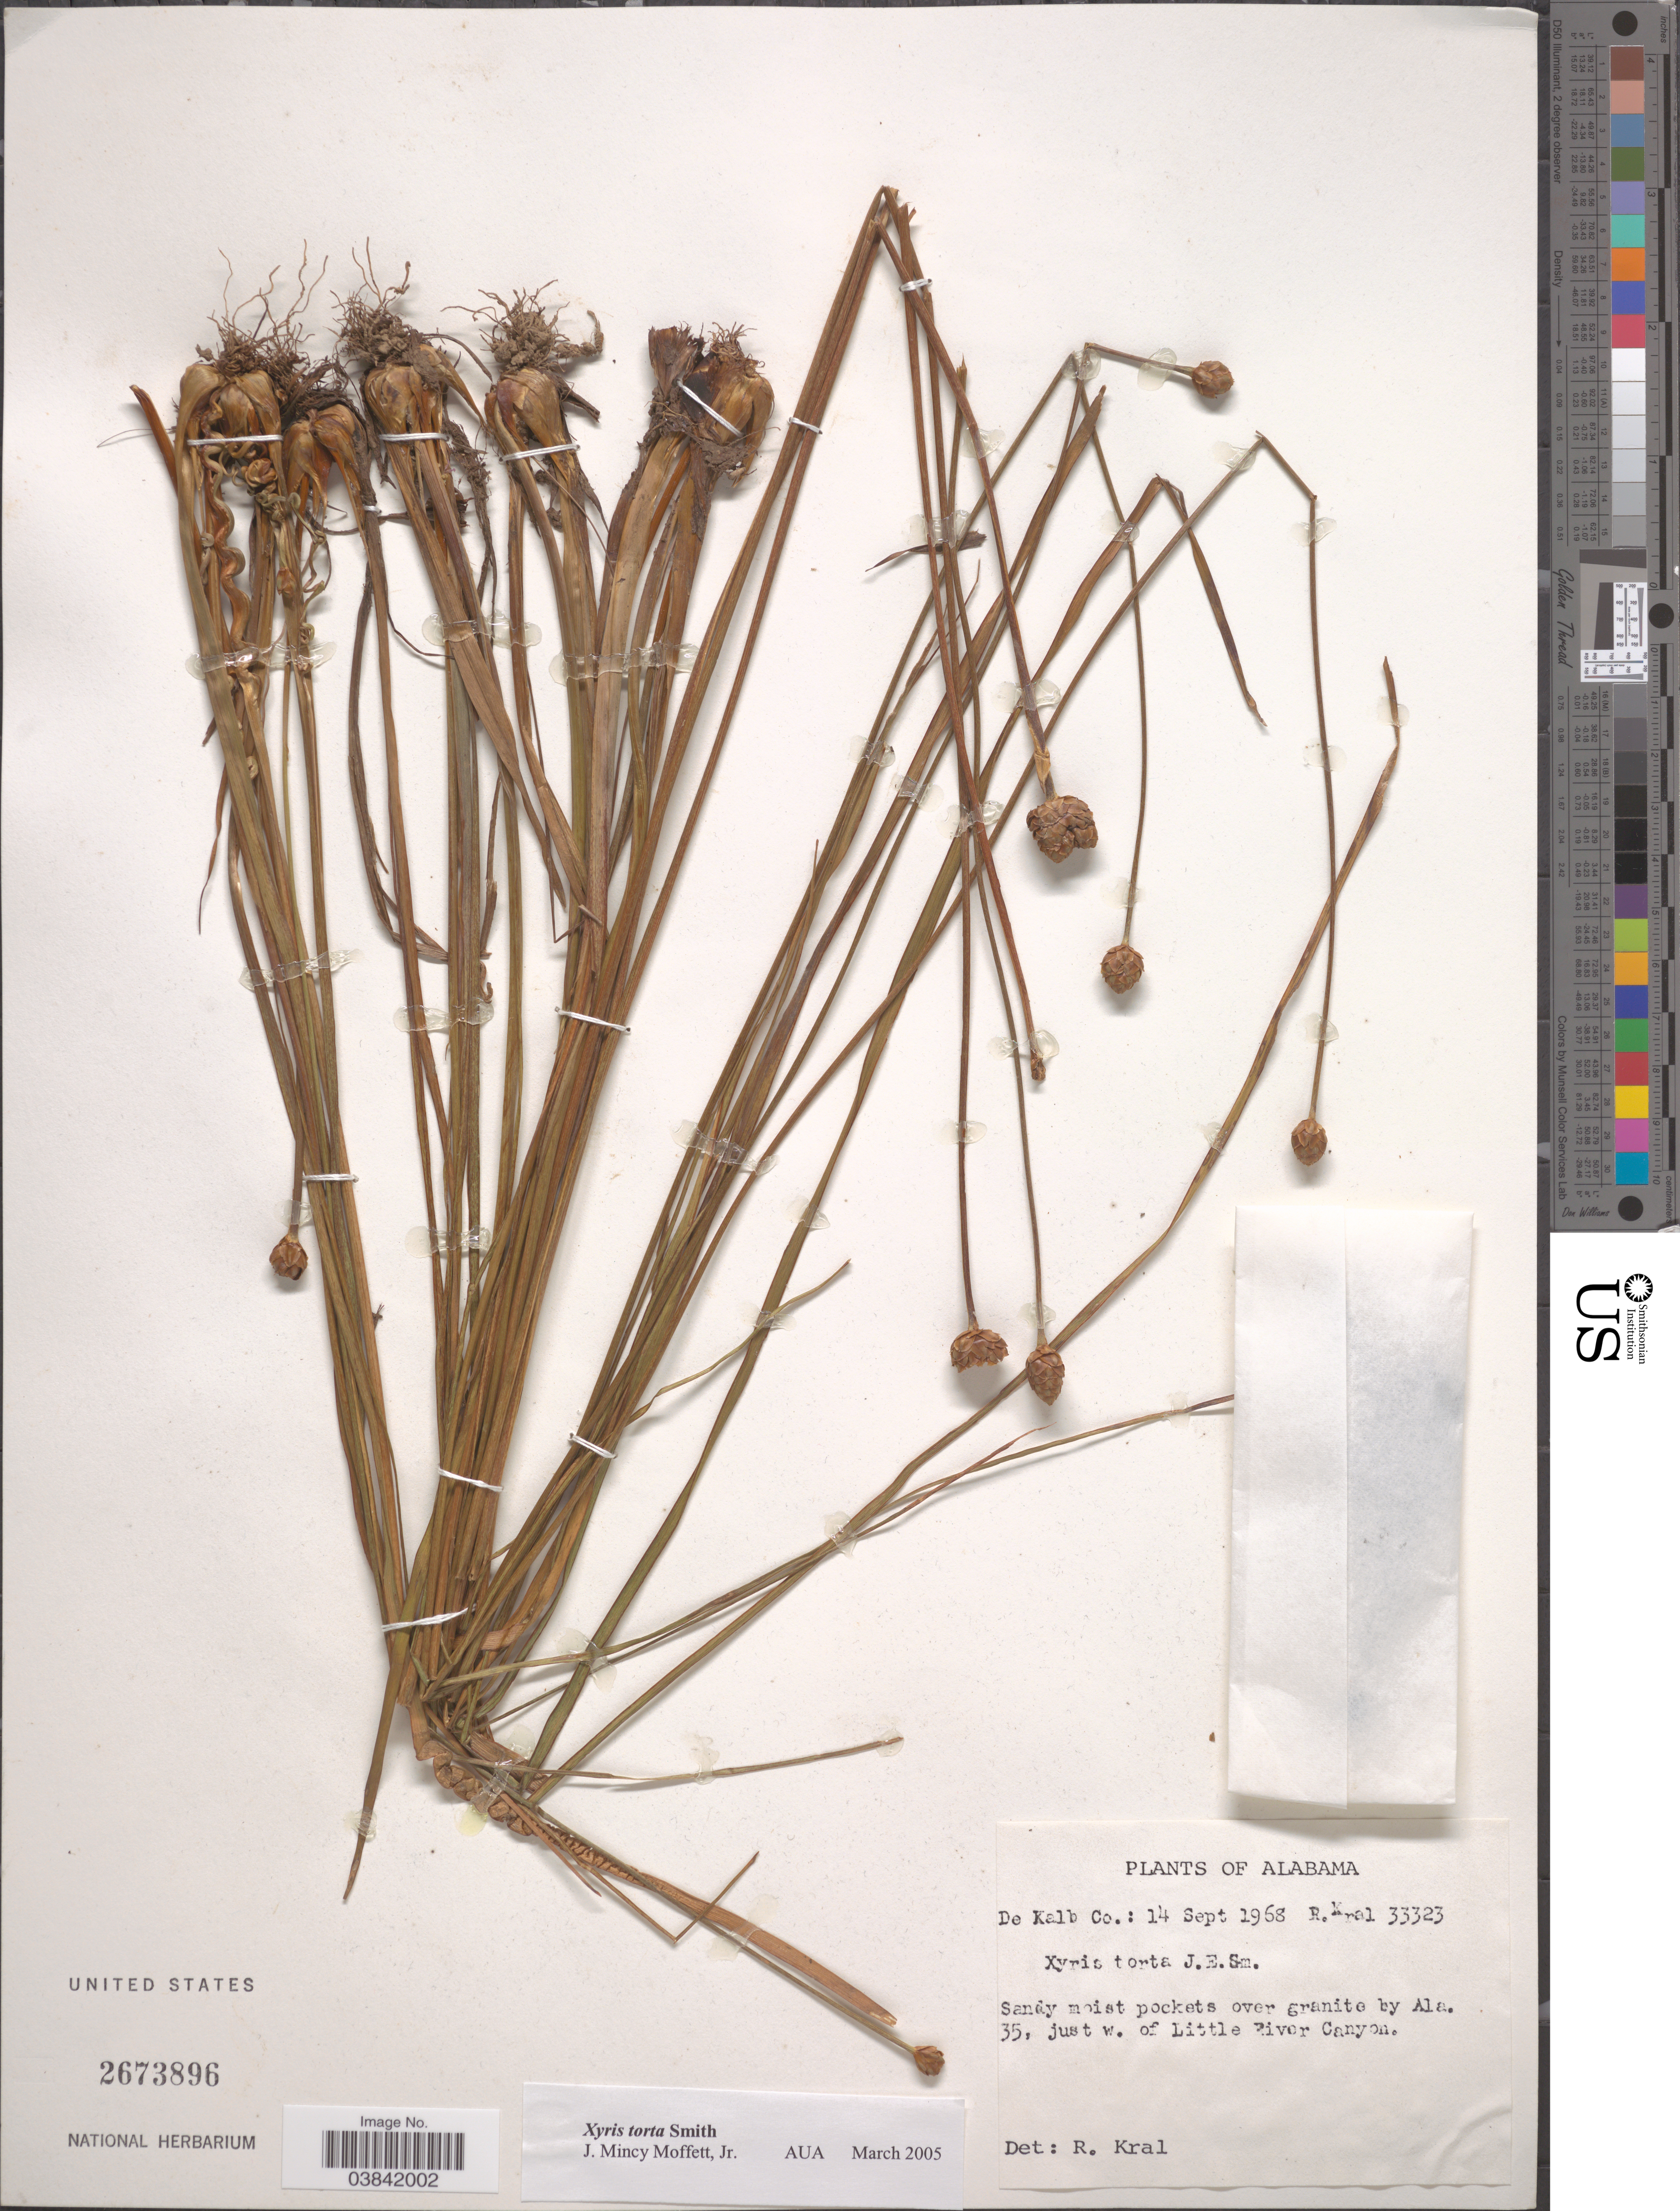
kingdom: Plantae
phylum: Tracheophyta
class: Liliopsida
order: Poales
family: Xyridaceae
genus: Xyris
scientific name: Xyris torta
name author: Sm.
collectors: R. Kral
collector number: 33323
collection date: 1968-09-14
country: United States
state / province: Alabama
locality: De Kalb Co.: over granite by Ala. 35, just w. of Little River Canyon.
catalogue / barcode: US 2673896